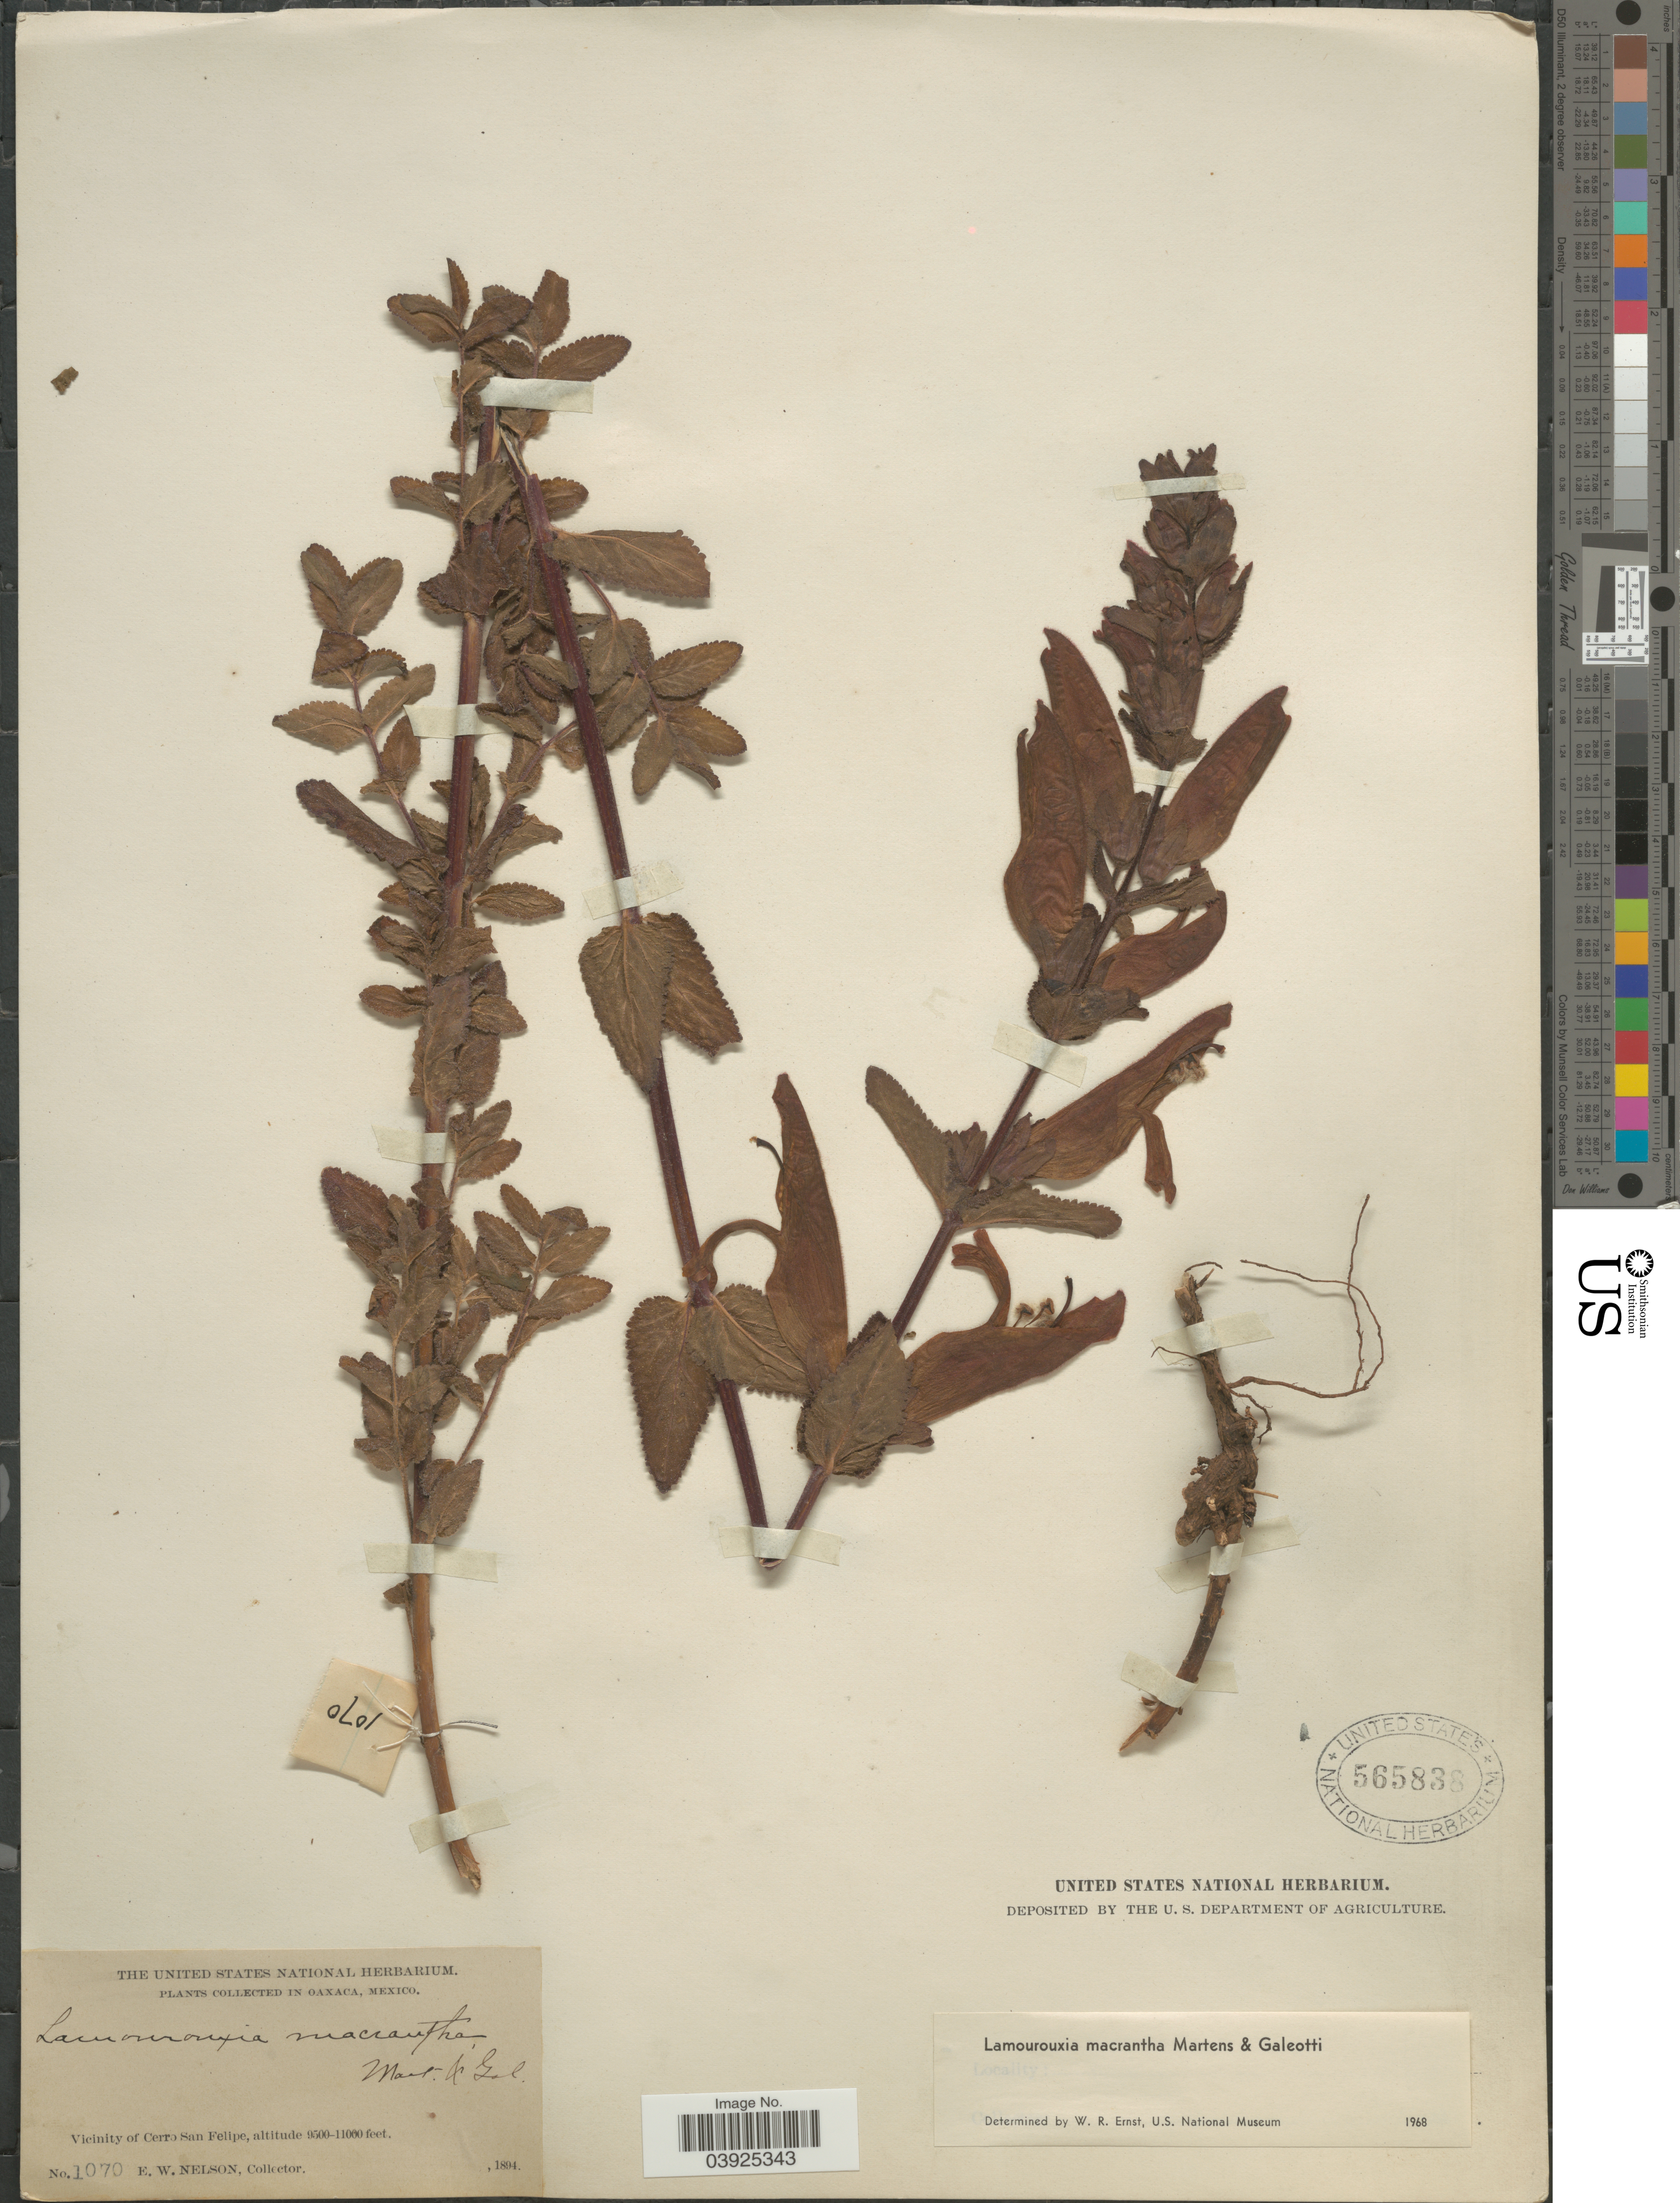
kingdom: Plantae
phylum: Tracheophyta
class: Magnoliopsida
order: Lamiales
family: Orobanchaceae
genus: Lamourouxia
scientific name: Lamourouxia macrantha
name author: M. Martens & Galeotti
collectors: E. W. Nelson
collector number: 1070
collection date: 1894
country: Mexico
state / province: Oaxaca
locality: Vicinity of Cerro San Felipe.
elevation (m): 2896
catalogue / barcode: US 565838